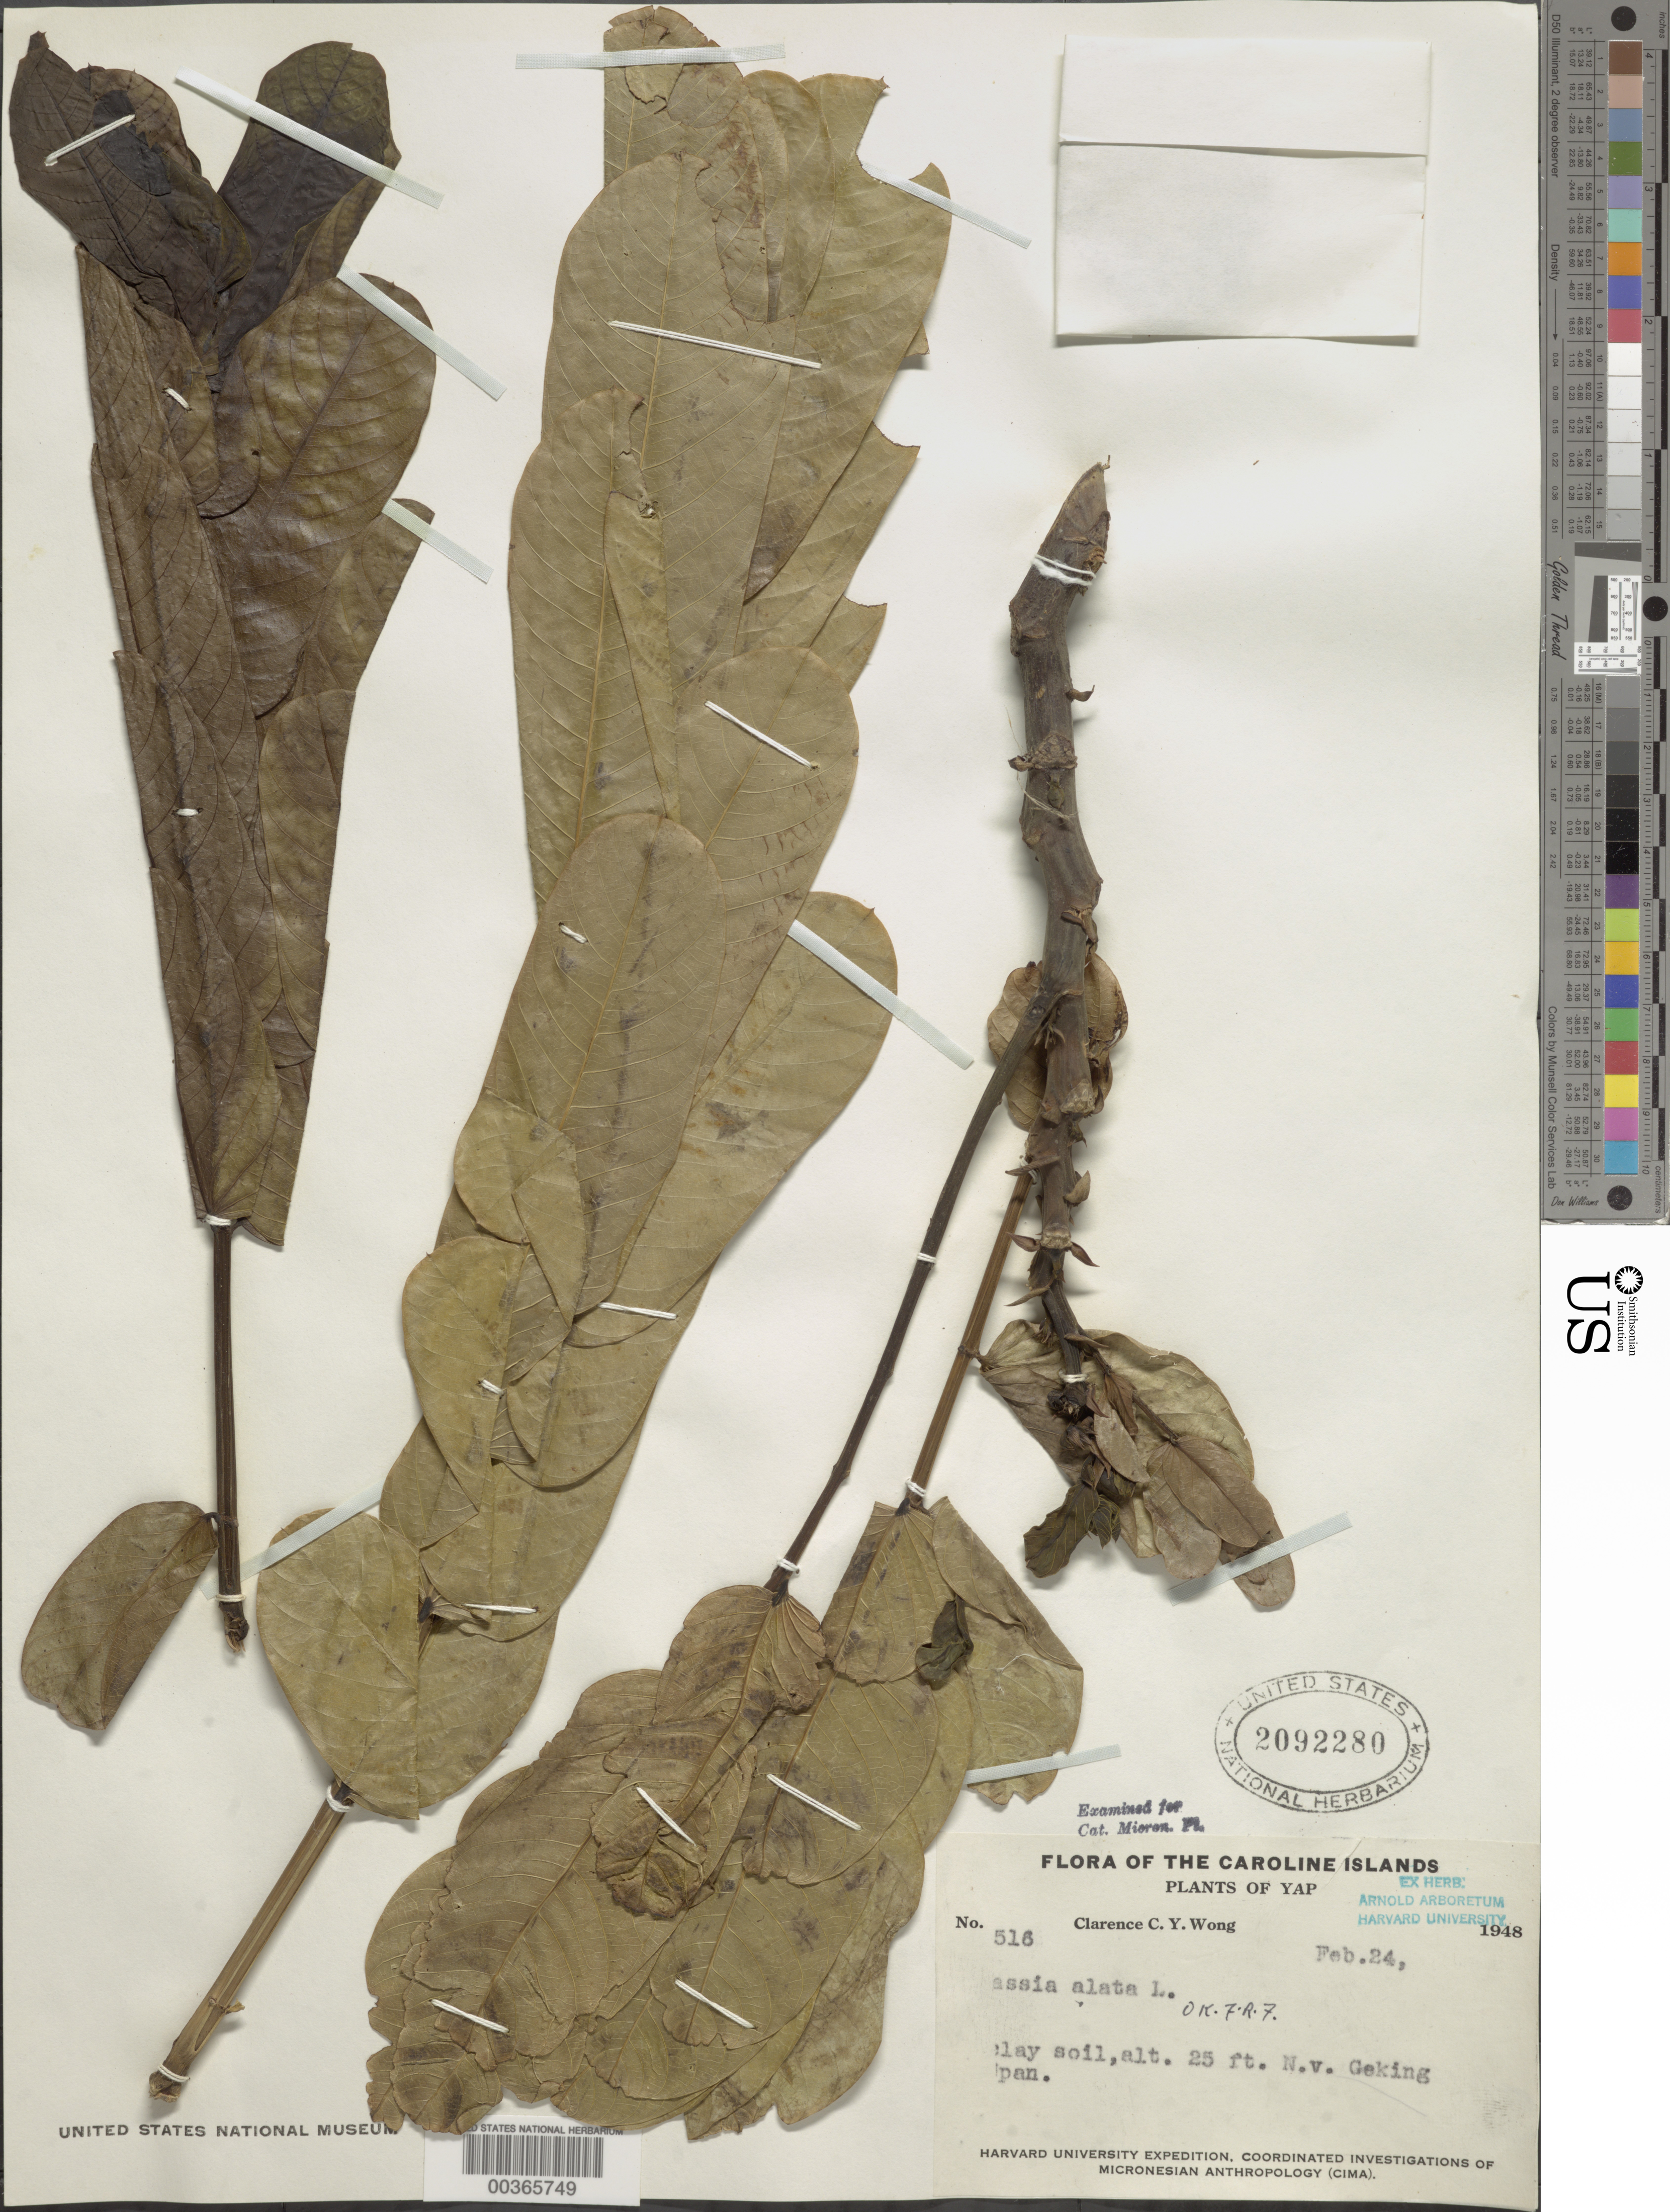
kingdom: Plantae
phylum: Tracheophyta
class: Magnoliopsida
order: Fabales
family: Fabaceae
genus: Senna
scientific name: Senna alata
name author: (L.) Roxb.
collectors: C. Y. C. Wong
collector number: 516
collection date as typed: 24 Feb 1948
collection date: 1948-02-24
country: Micronesia, Federated States of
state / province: Yap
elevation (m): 8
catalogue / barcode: US 2092280